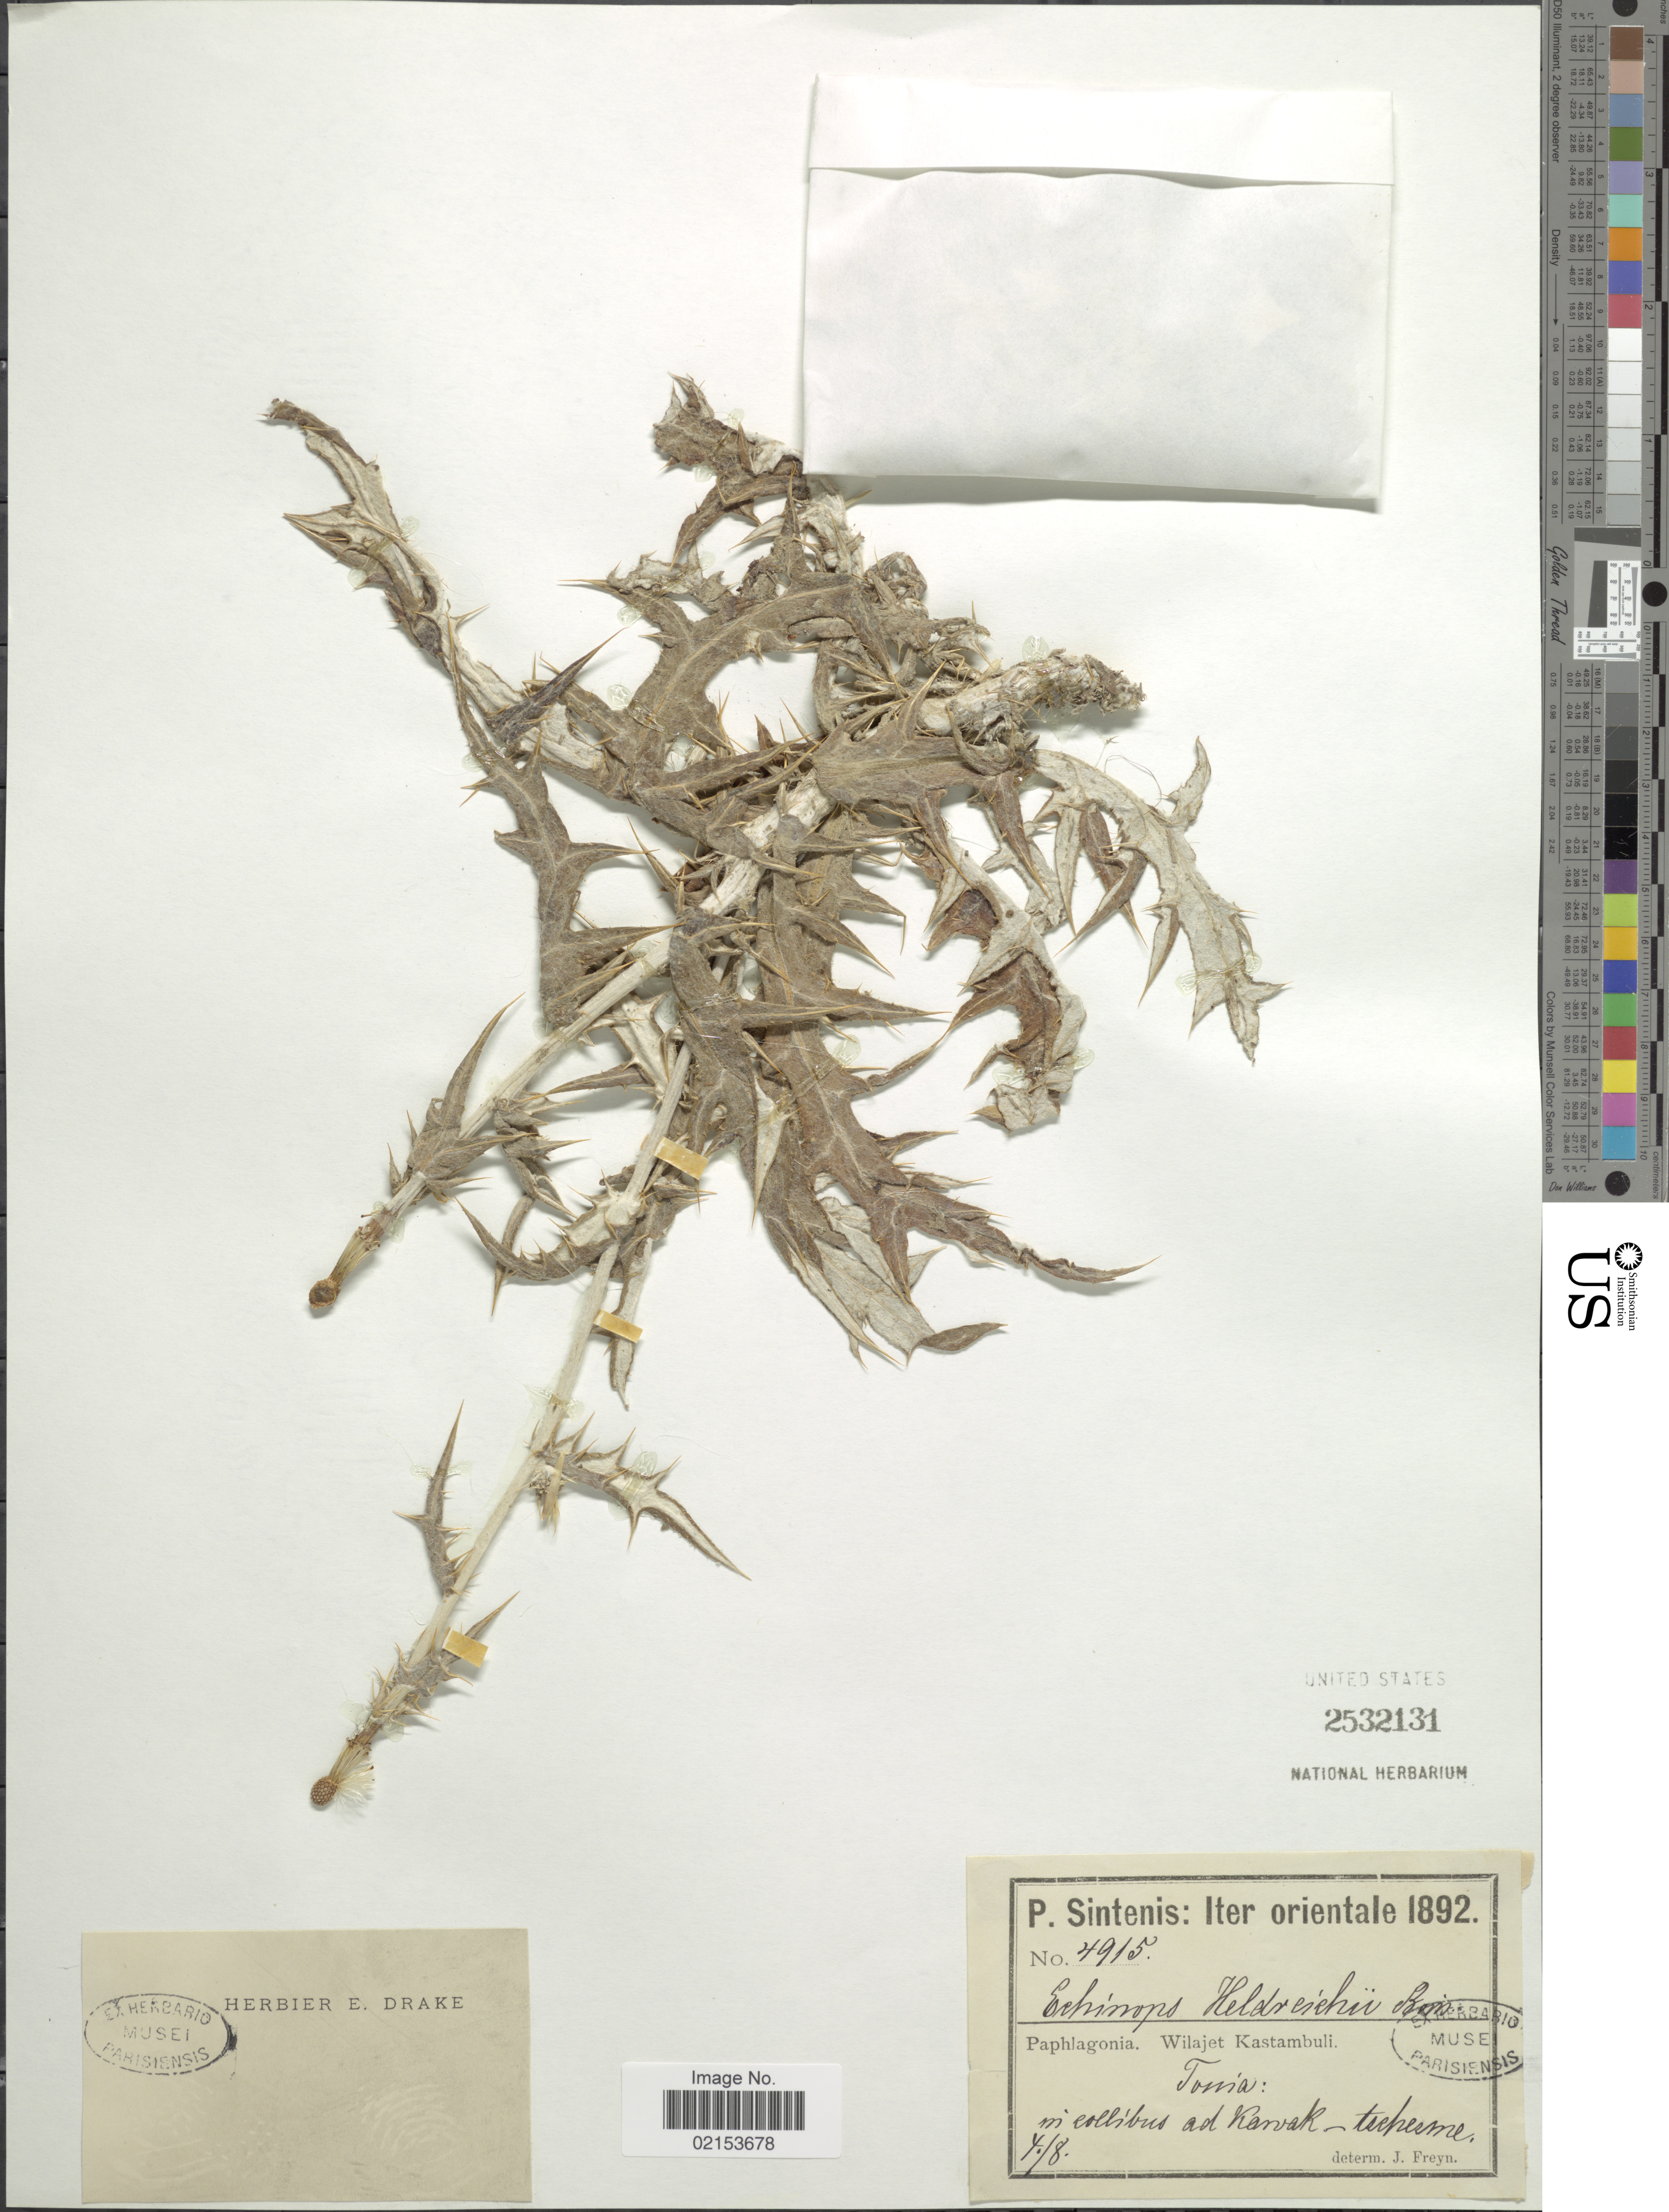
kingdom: Plantae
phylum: Tracheophyta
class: Magnoliopsida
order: Asterales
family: Asteraceae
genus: Echinops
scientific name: Echinops pungens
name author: Trautv.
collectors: P. Sintenis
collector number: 4915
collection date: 1892-08-04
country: Turkey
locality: Iter orientale. Paphlagonia. Wilajet Kastambuli. [illegible text]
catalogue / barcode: US 2532131